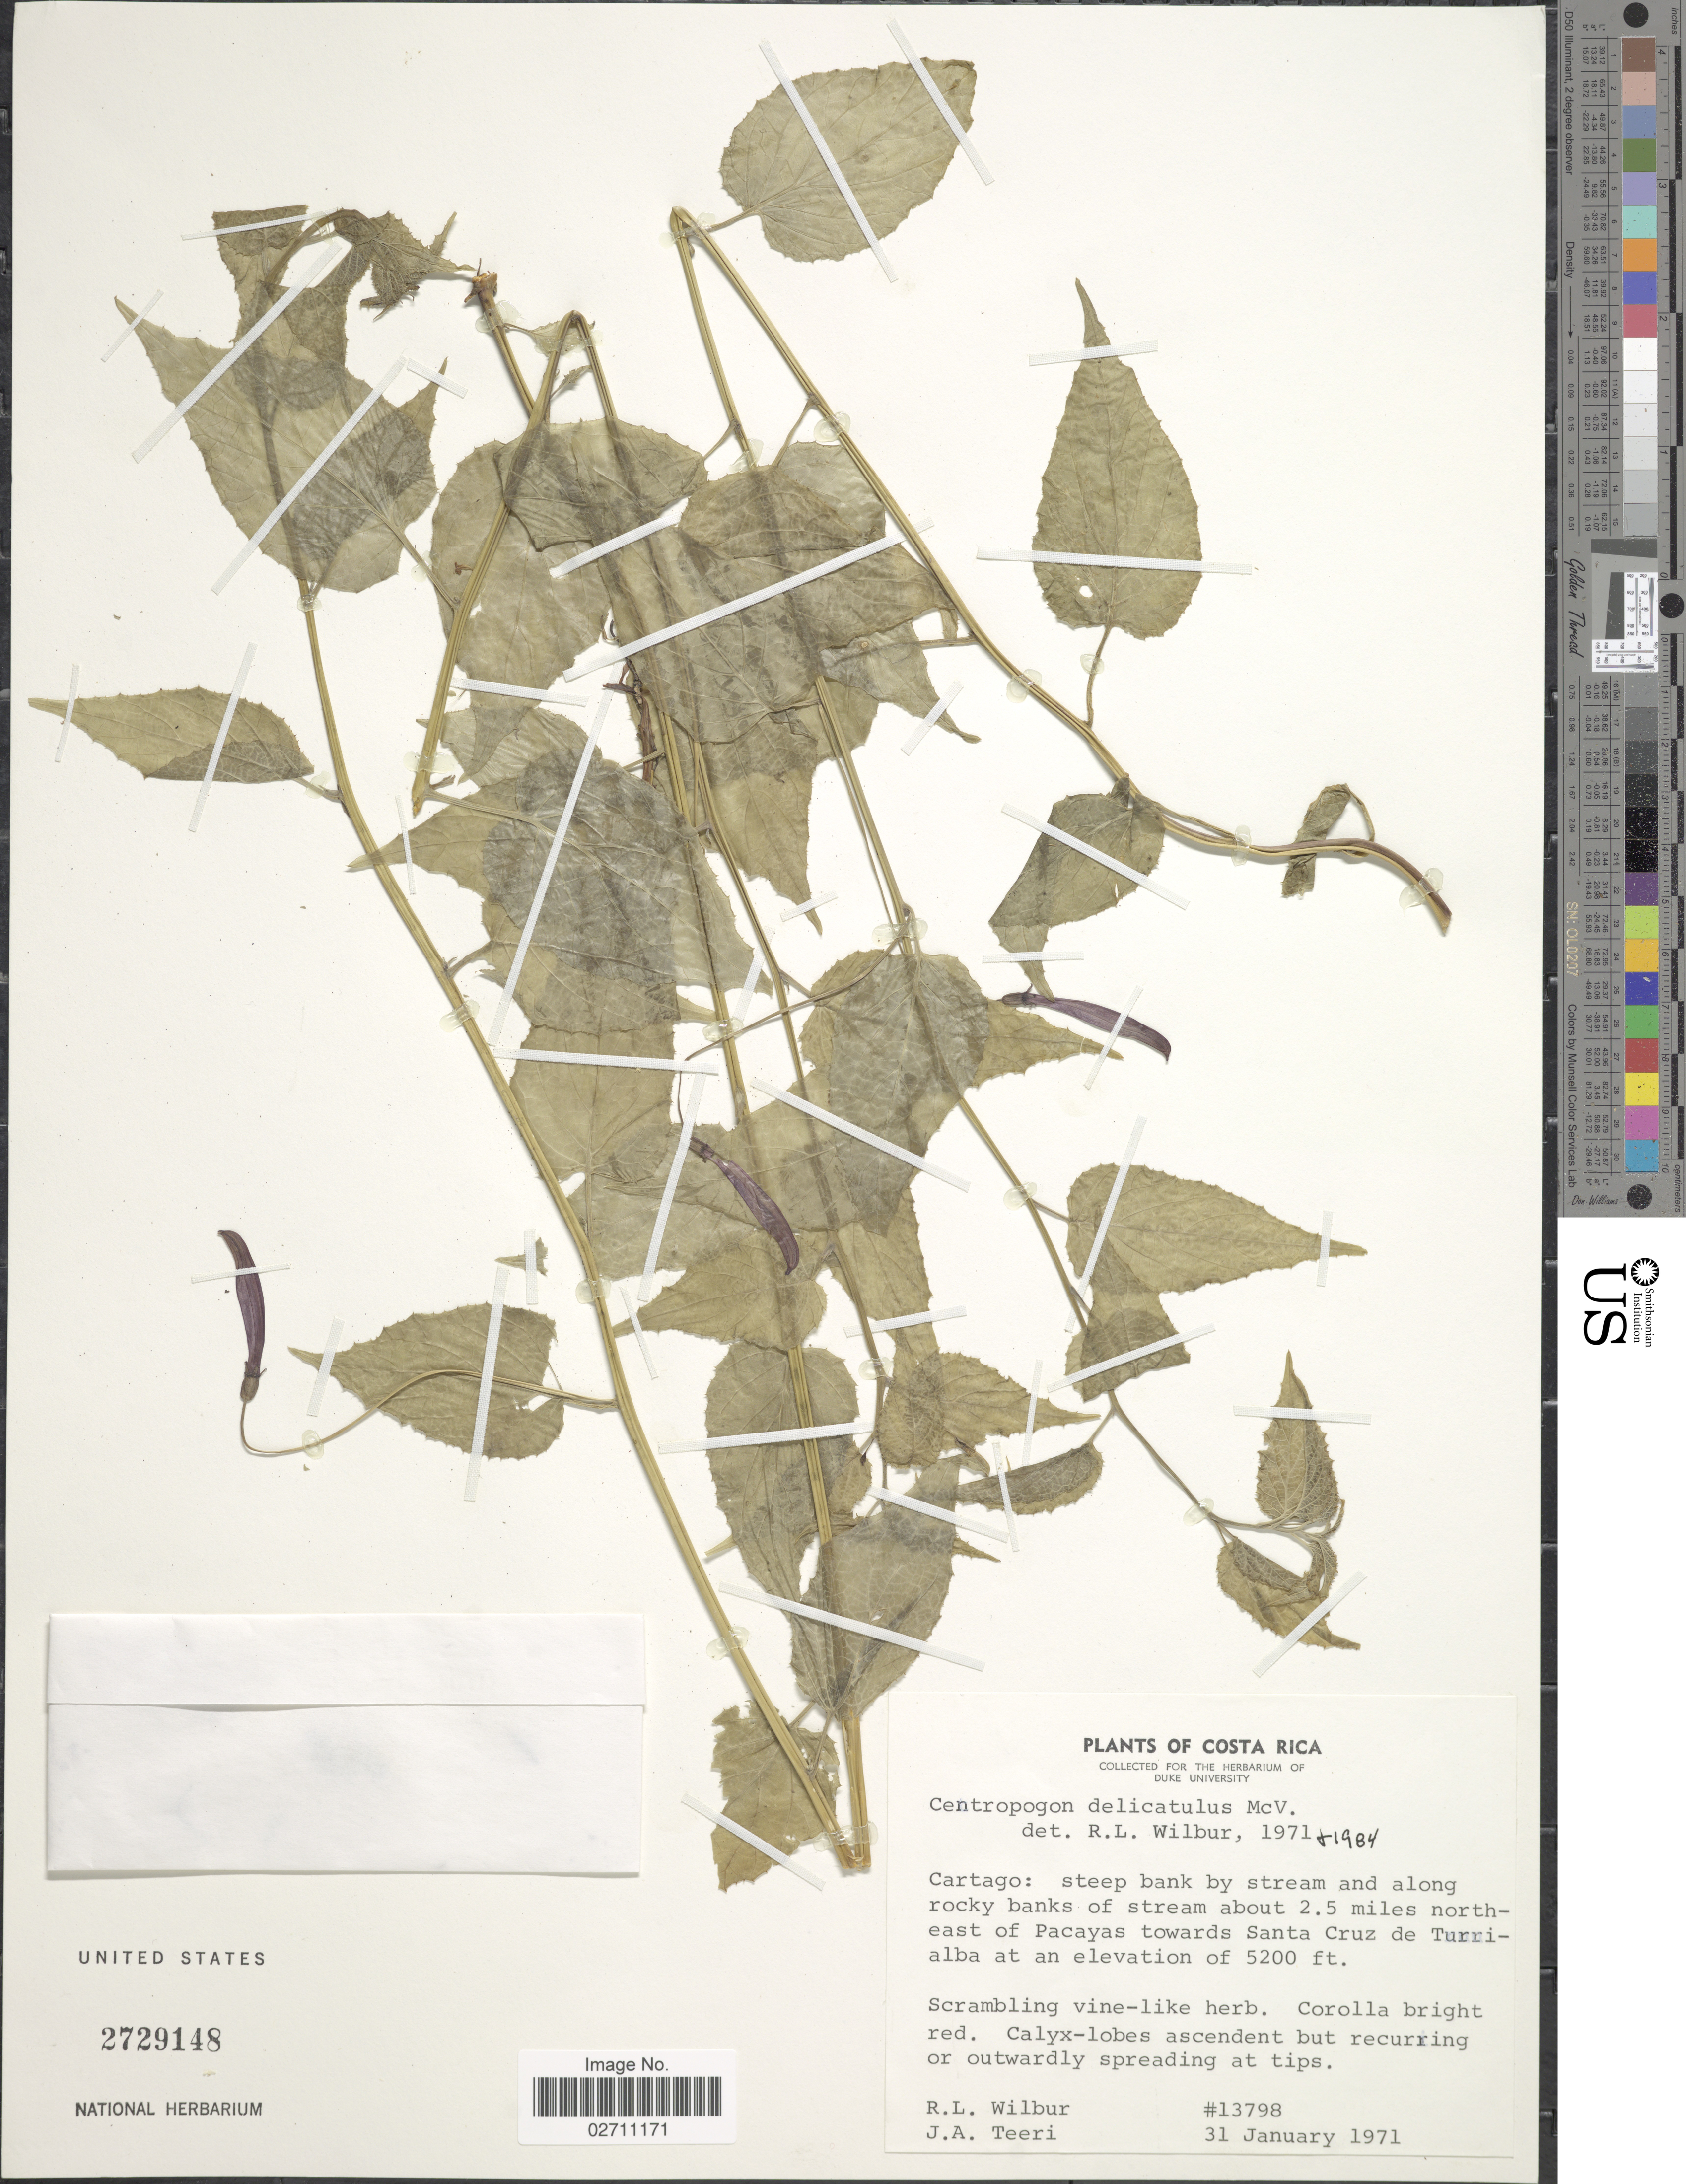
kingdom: Plantae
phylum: Tracheophyta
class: Magnoliopsida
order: Asterales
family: Campanulaceae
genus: Centropogon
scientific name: Centropogon delicatulus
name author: McVaugh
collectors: R. L. Wilbur & J. Teeri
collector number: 13798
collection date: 1971-01-31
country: Costa Rica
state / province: Cartago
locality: Steep bank by stream and along rocky banks of stream about 2.5 miles northeast of Pacayas towards Santa Cruz de Turrialba.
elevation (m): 1585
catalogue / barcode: US 2729148